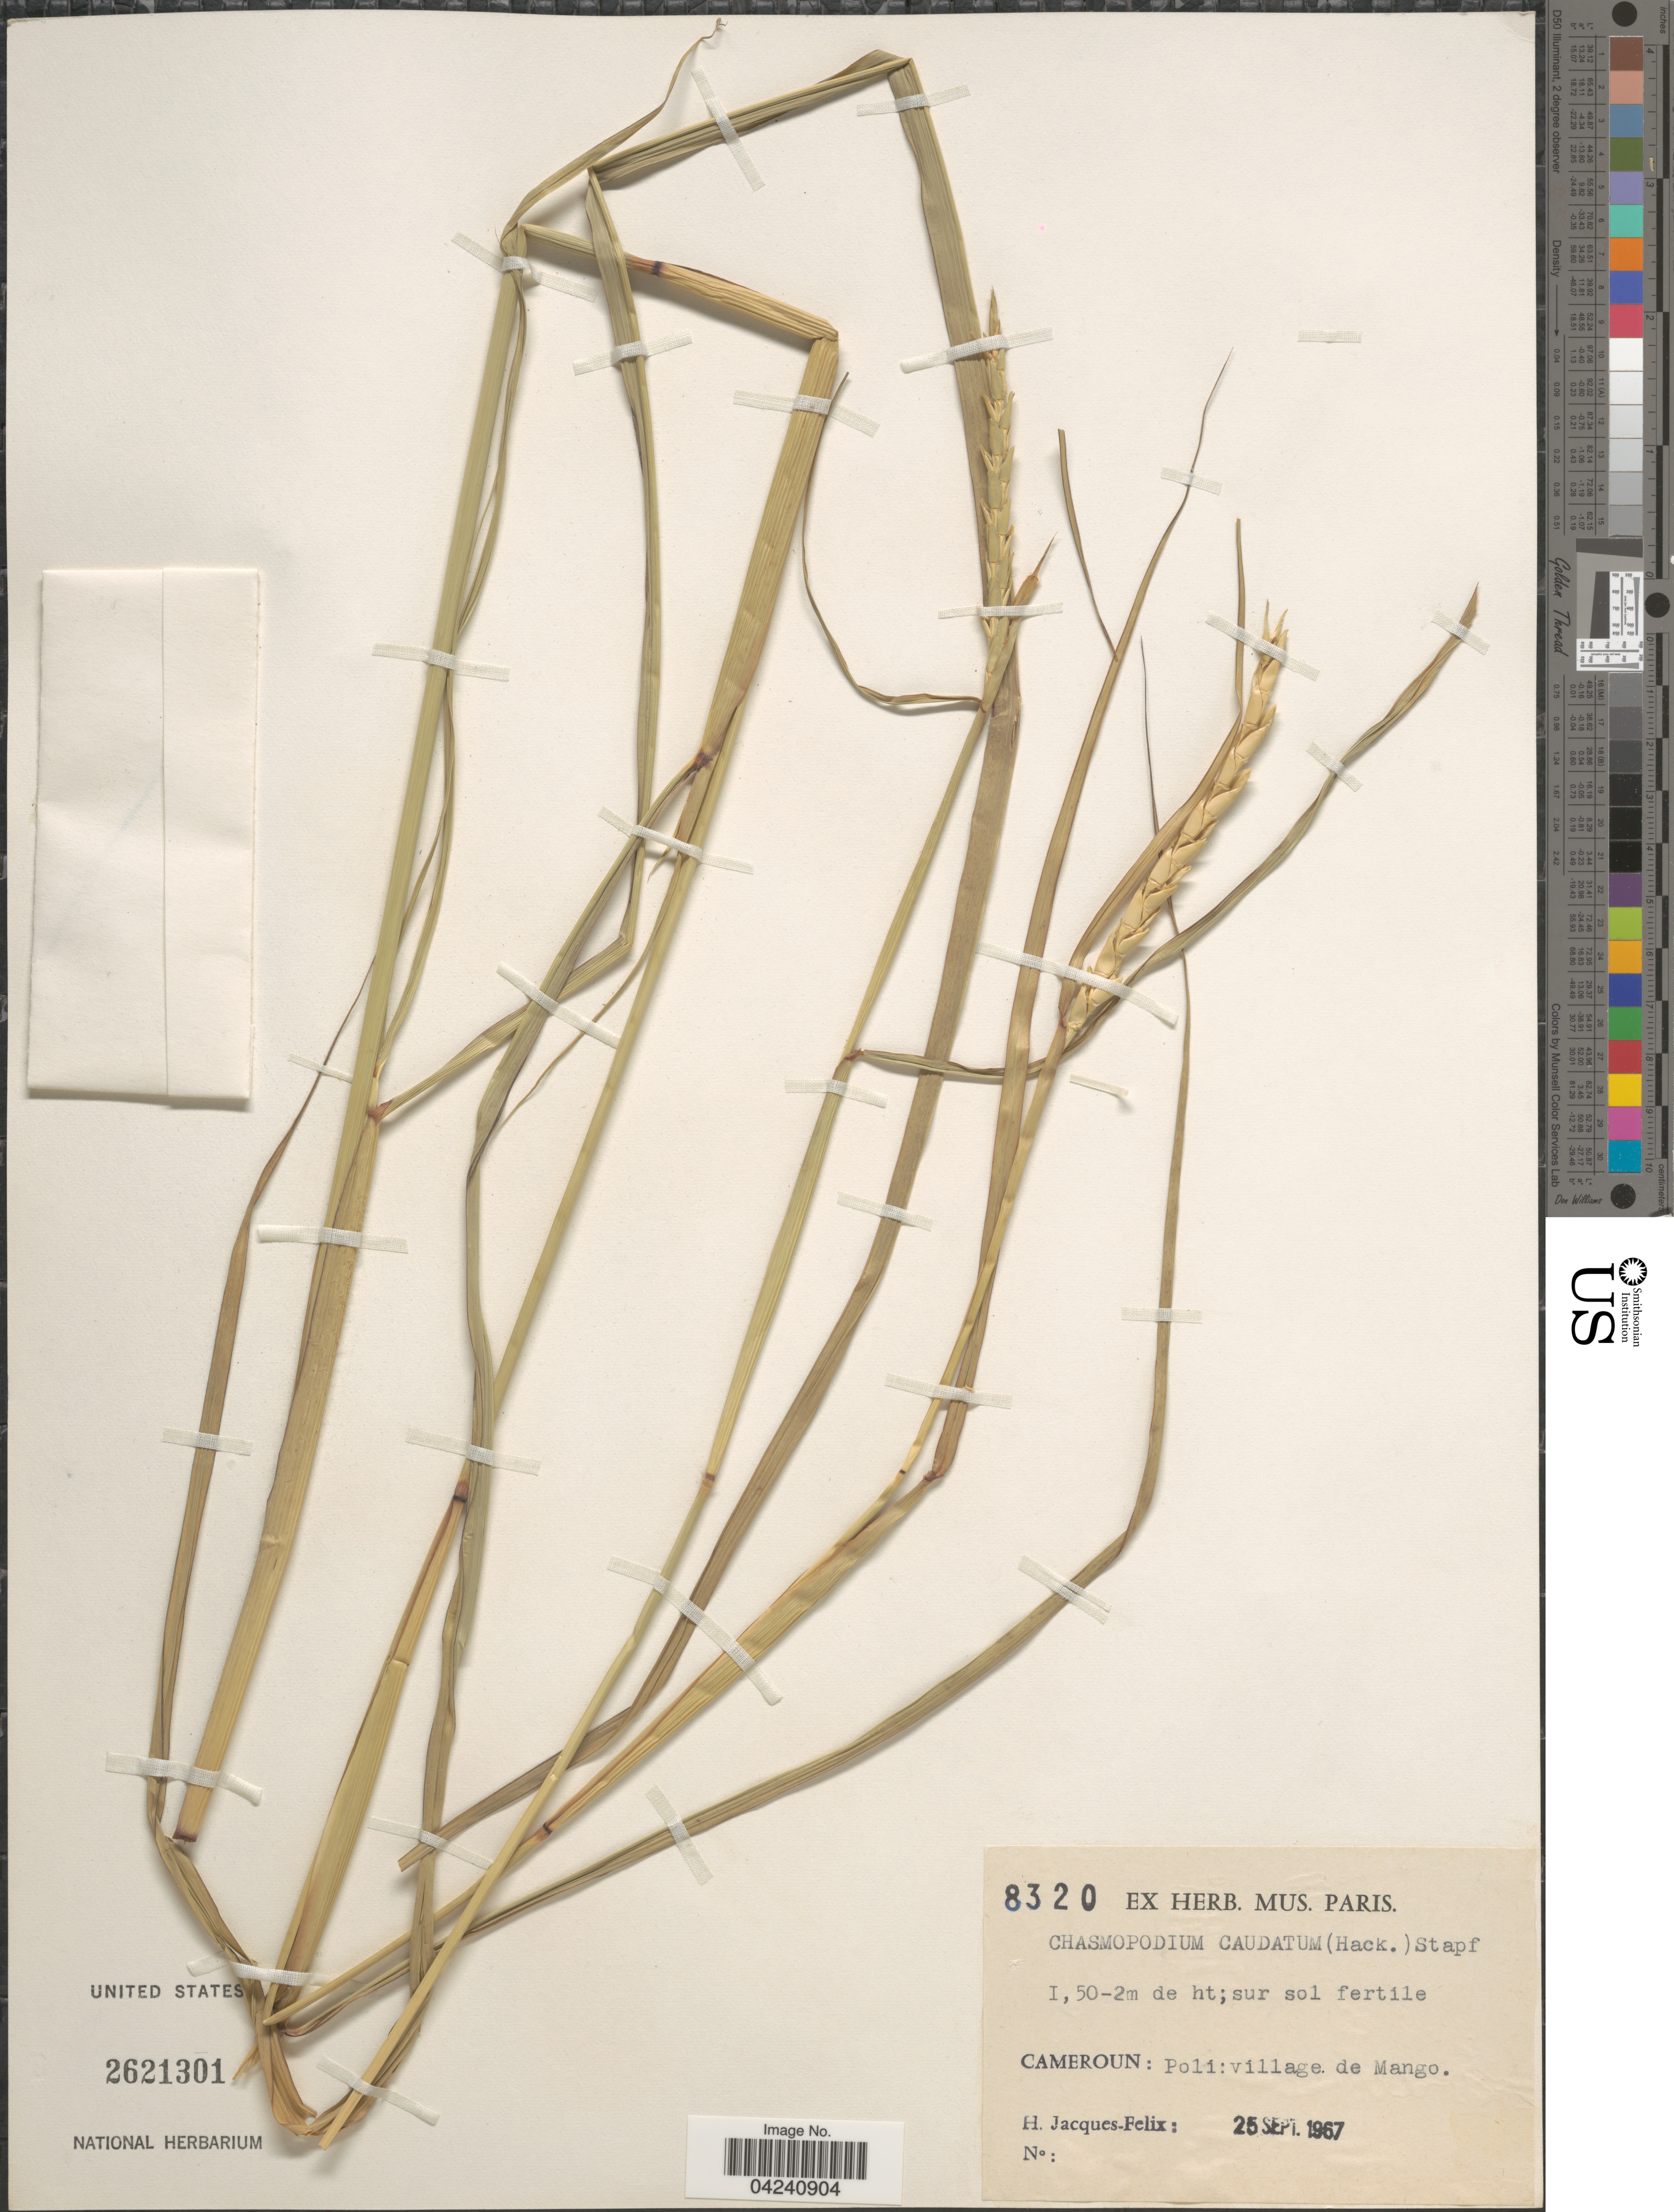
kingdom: Plantae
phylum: Tracheophyta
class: Liliopsida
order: Poales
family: Poaceae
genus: Chasmopodium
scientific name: Chasmopodium caudatum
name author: (Hack.) Stapf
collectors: H. Jacques-Félix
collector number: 8320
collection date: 1967-09-25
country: Cameroon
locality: Poli: village de Mango.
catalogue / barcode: US 2621301